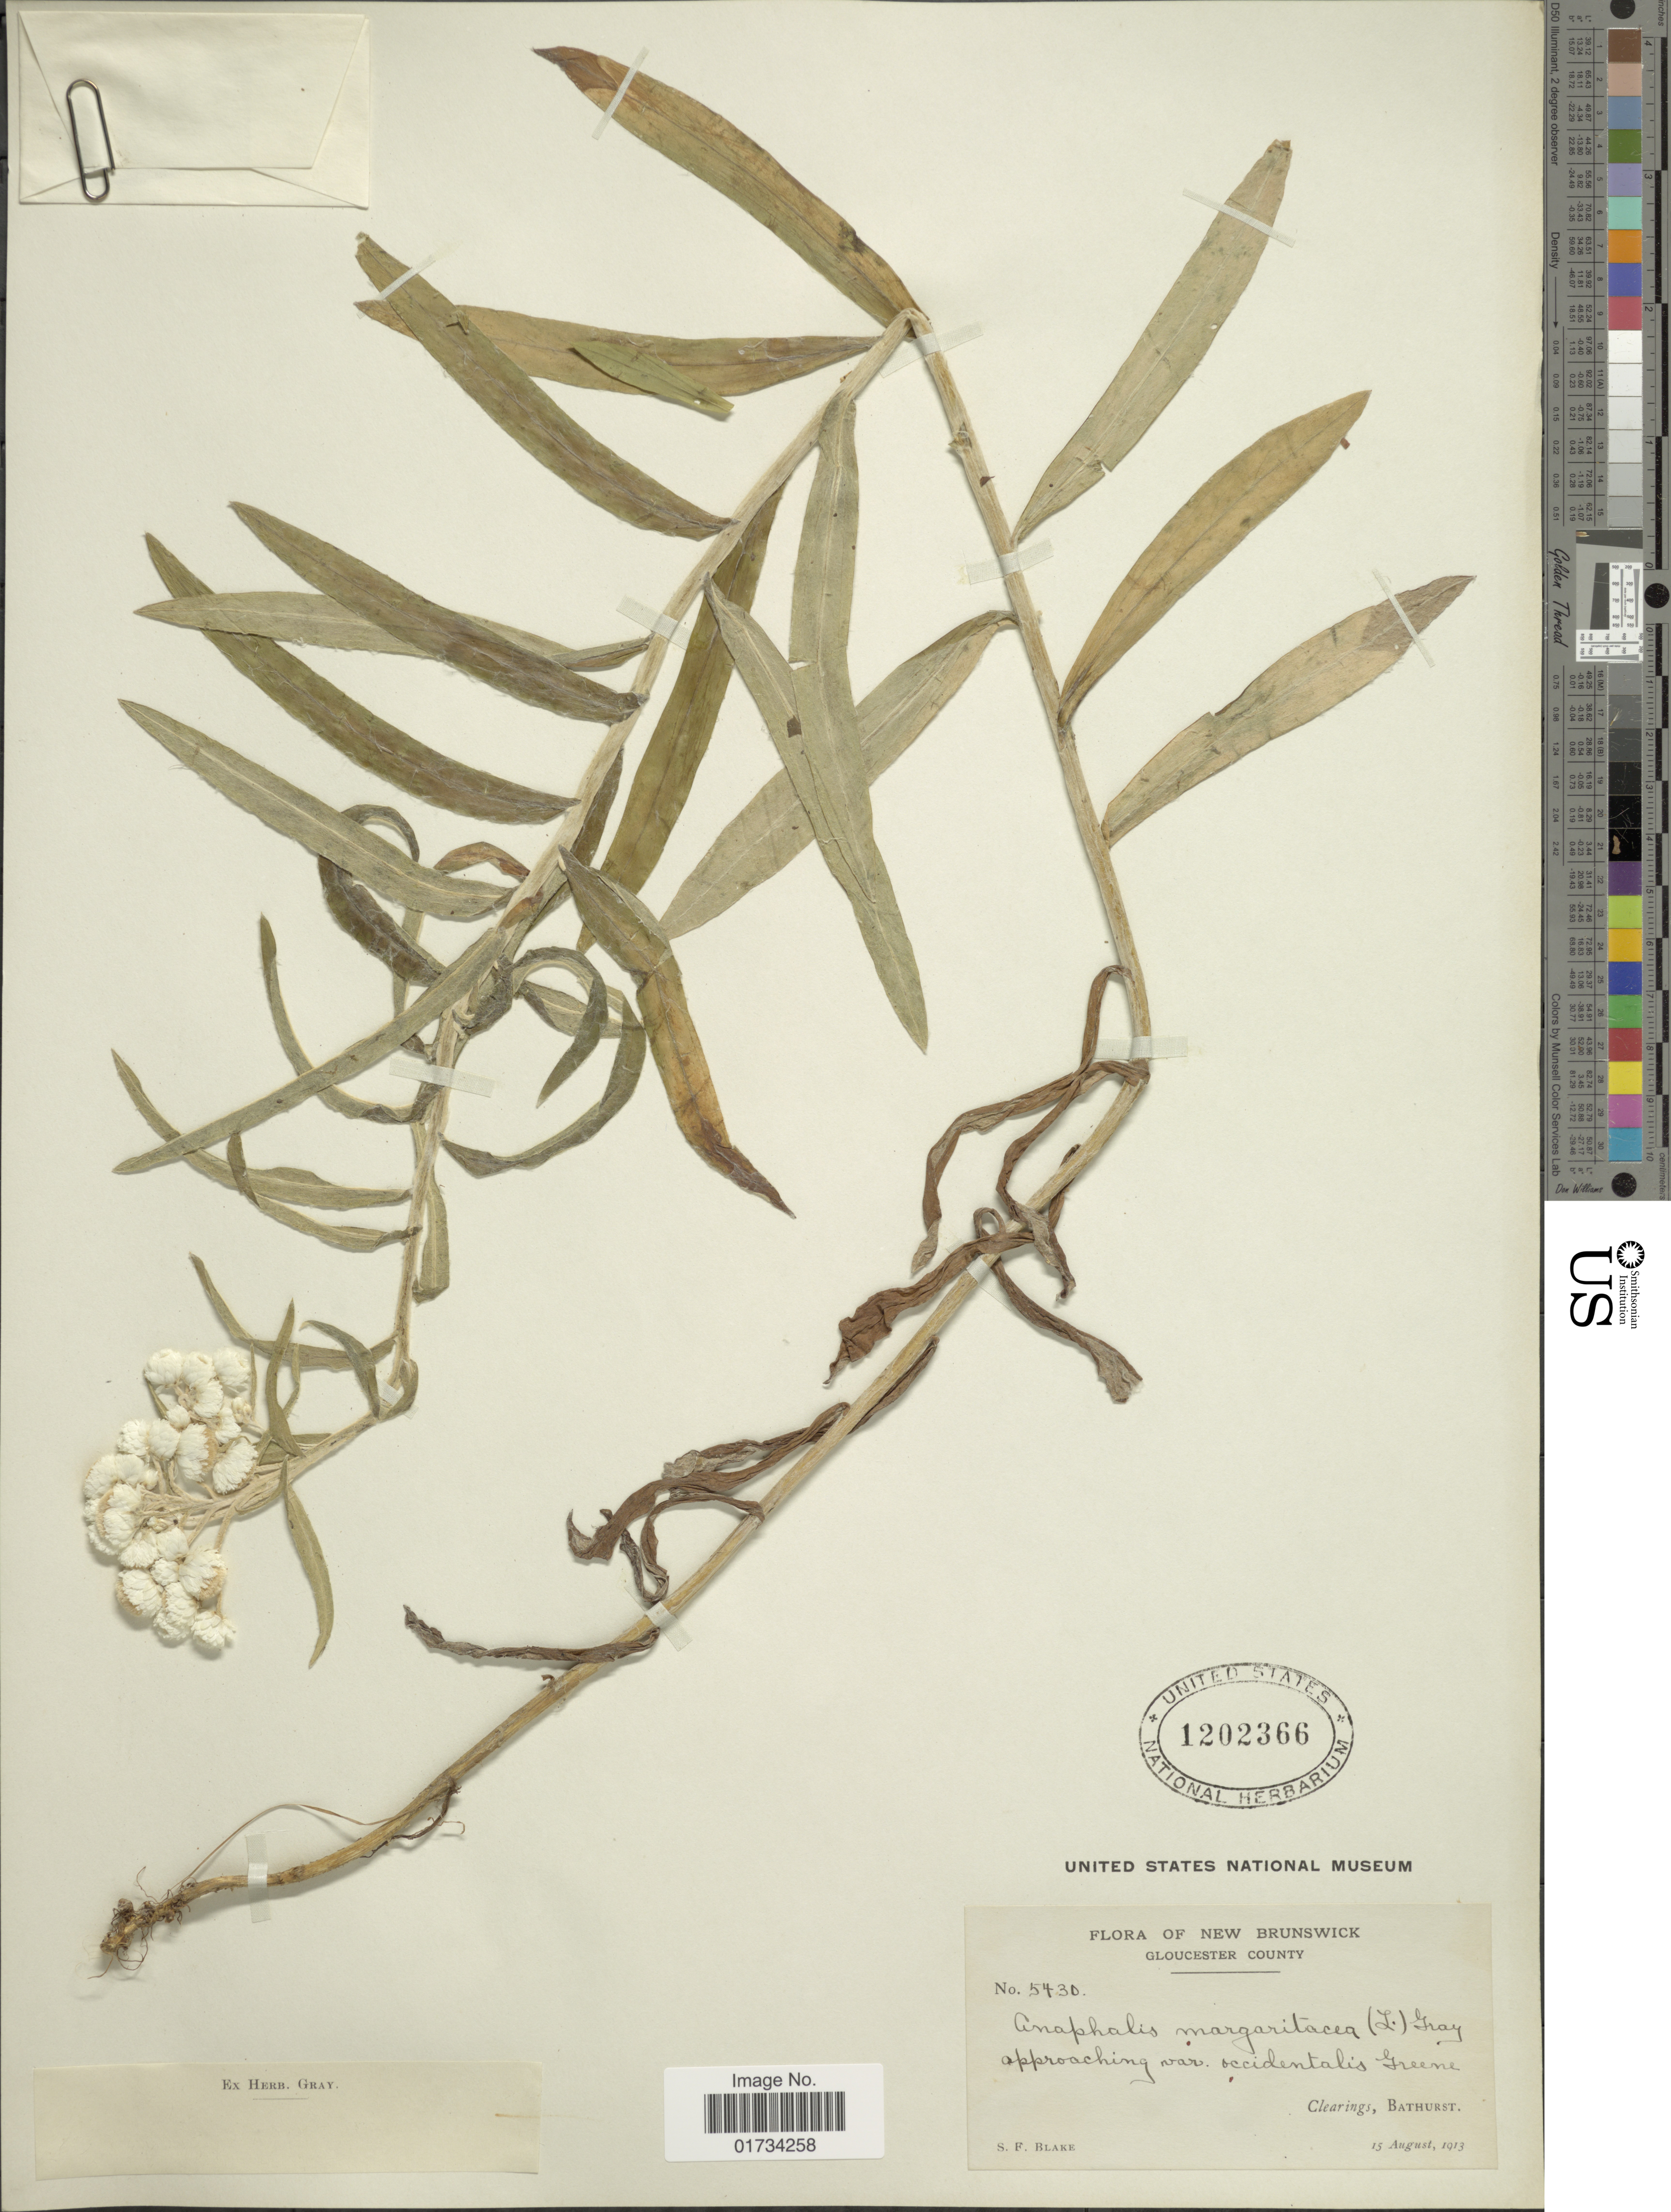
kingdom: Plantae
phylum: Tracheophyta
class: Magnoliopsida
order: Asterales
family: Asteraceae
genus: Anaphalis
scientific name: Anaphalis margaritacea var. occidentalis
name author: Greene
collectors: S. Blake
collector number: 5430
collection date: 1913-08-15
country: Canada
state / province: New Brunswick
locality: Gloucester County, Clearings, Bathurst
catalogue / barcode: US 1202366